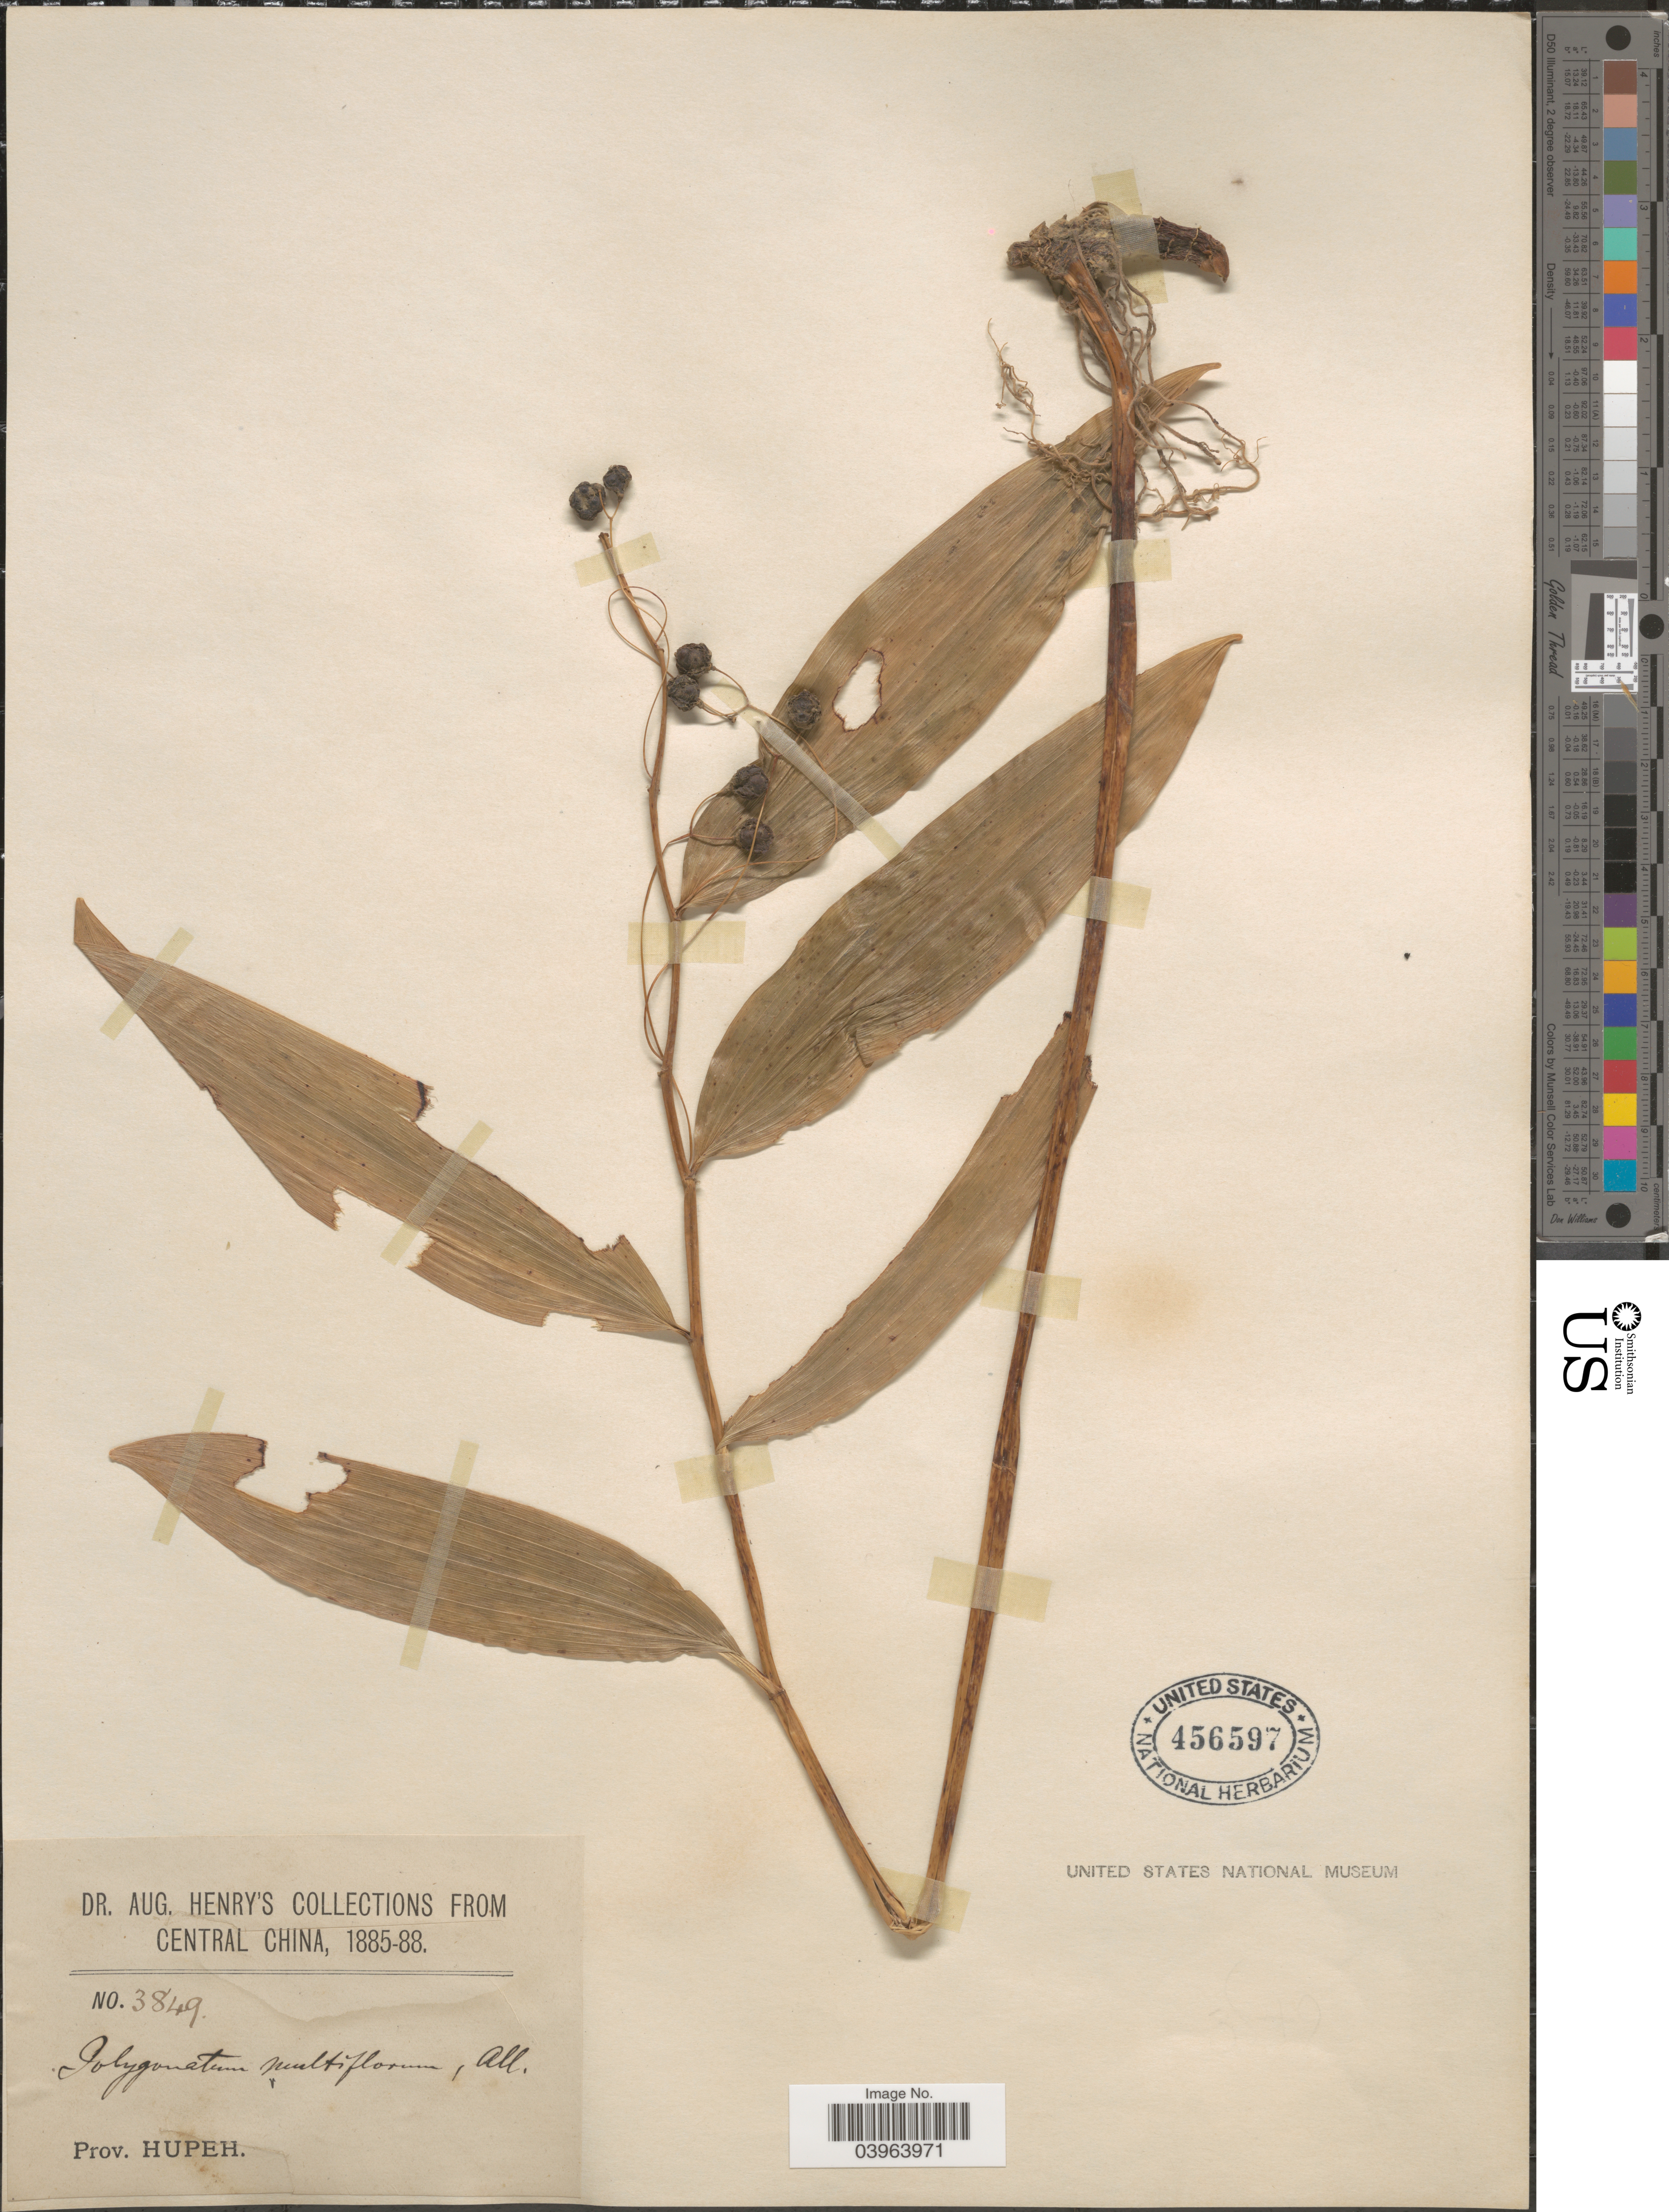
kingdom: Plantae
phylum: Tracheophyta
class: Liliopsida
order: Asparagales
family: Asparagaceae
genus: Polygonatum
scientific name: Polygonatum cyrtonema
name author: Hua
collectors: A. Henry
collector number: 3849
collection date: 1885/1888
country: China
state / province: Hubei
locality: Central China. Prov. Hupeh.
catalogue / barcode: US 456597